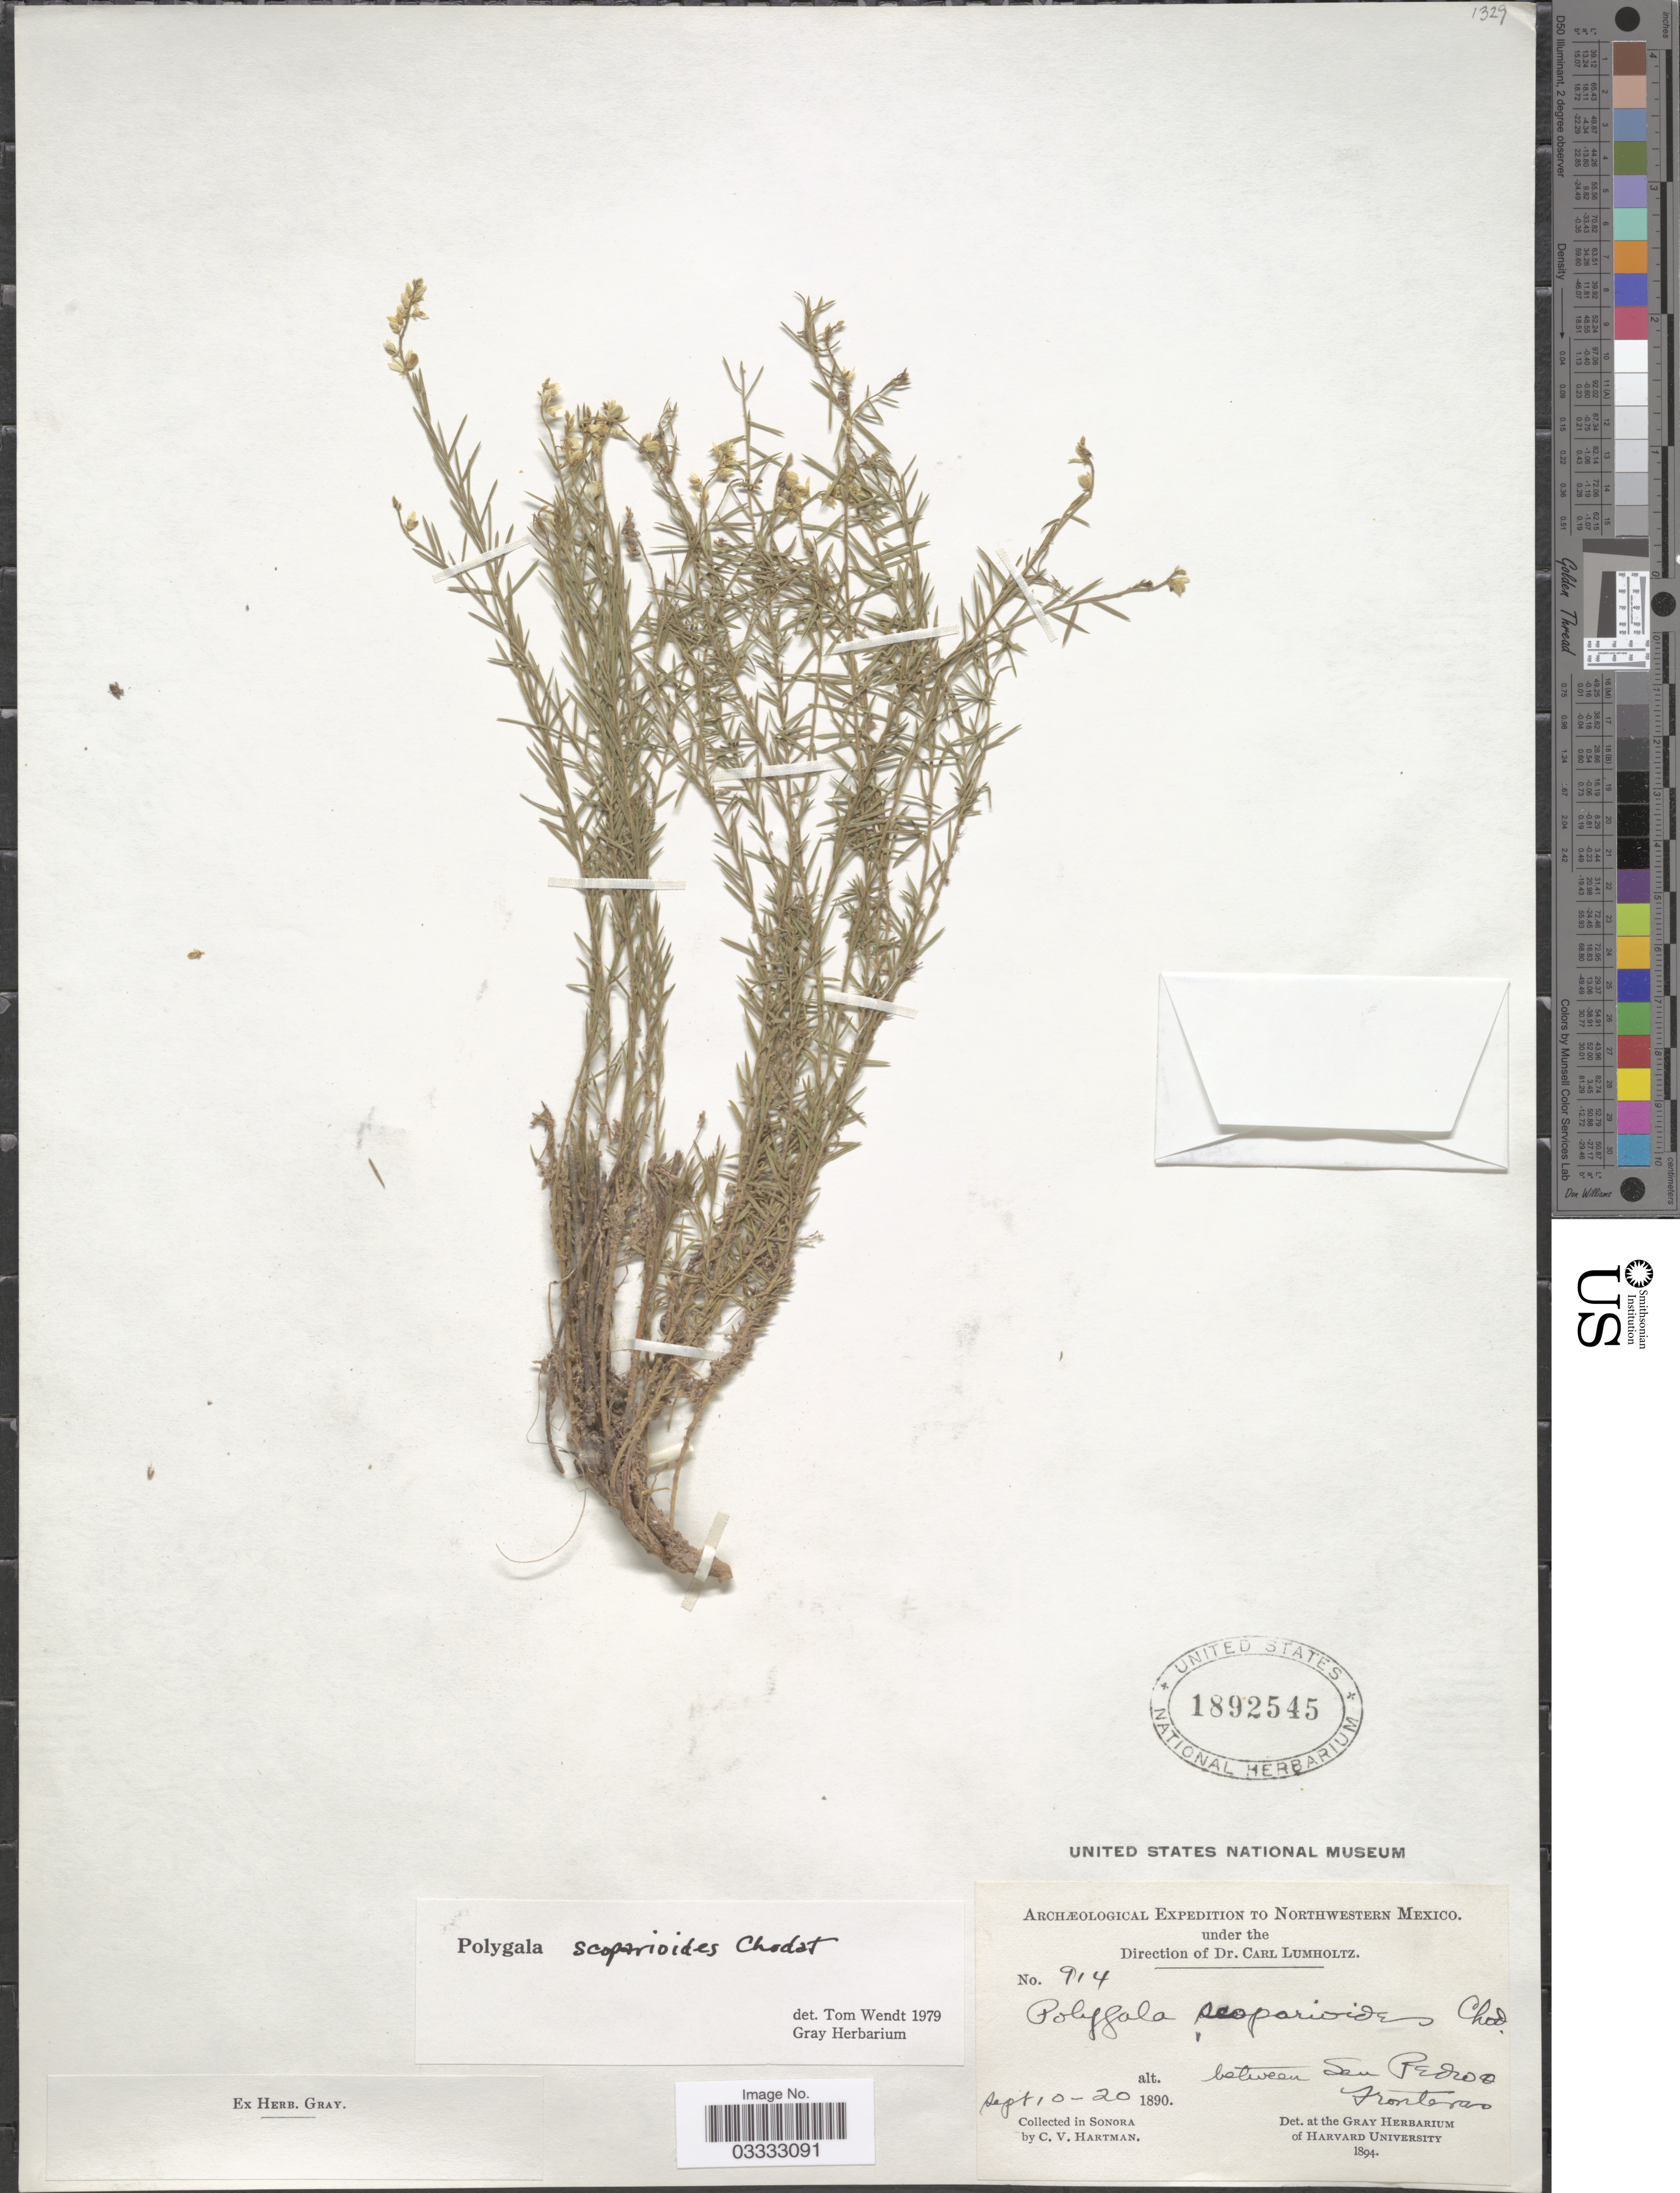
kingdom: Plantae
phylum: Tracheophyta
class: Magnoliopsida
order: Fabales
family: Polygalaceae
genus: Polygala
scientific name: Polygala scoparioides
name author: Chodat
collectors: C. V. Hartman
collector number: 914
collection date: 1890-09-10/1890-09-20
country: Mexico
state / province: Sonora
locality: Northwestern Mexico. Between San Pedro Fronteras.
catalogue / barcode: US 1892545